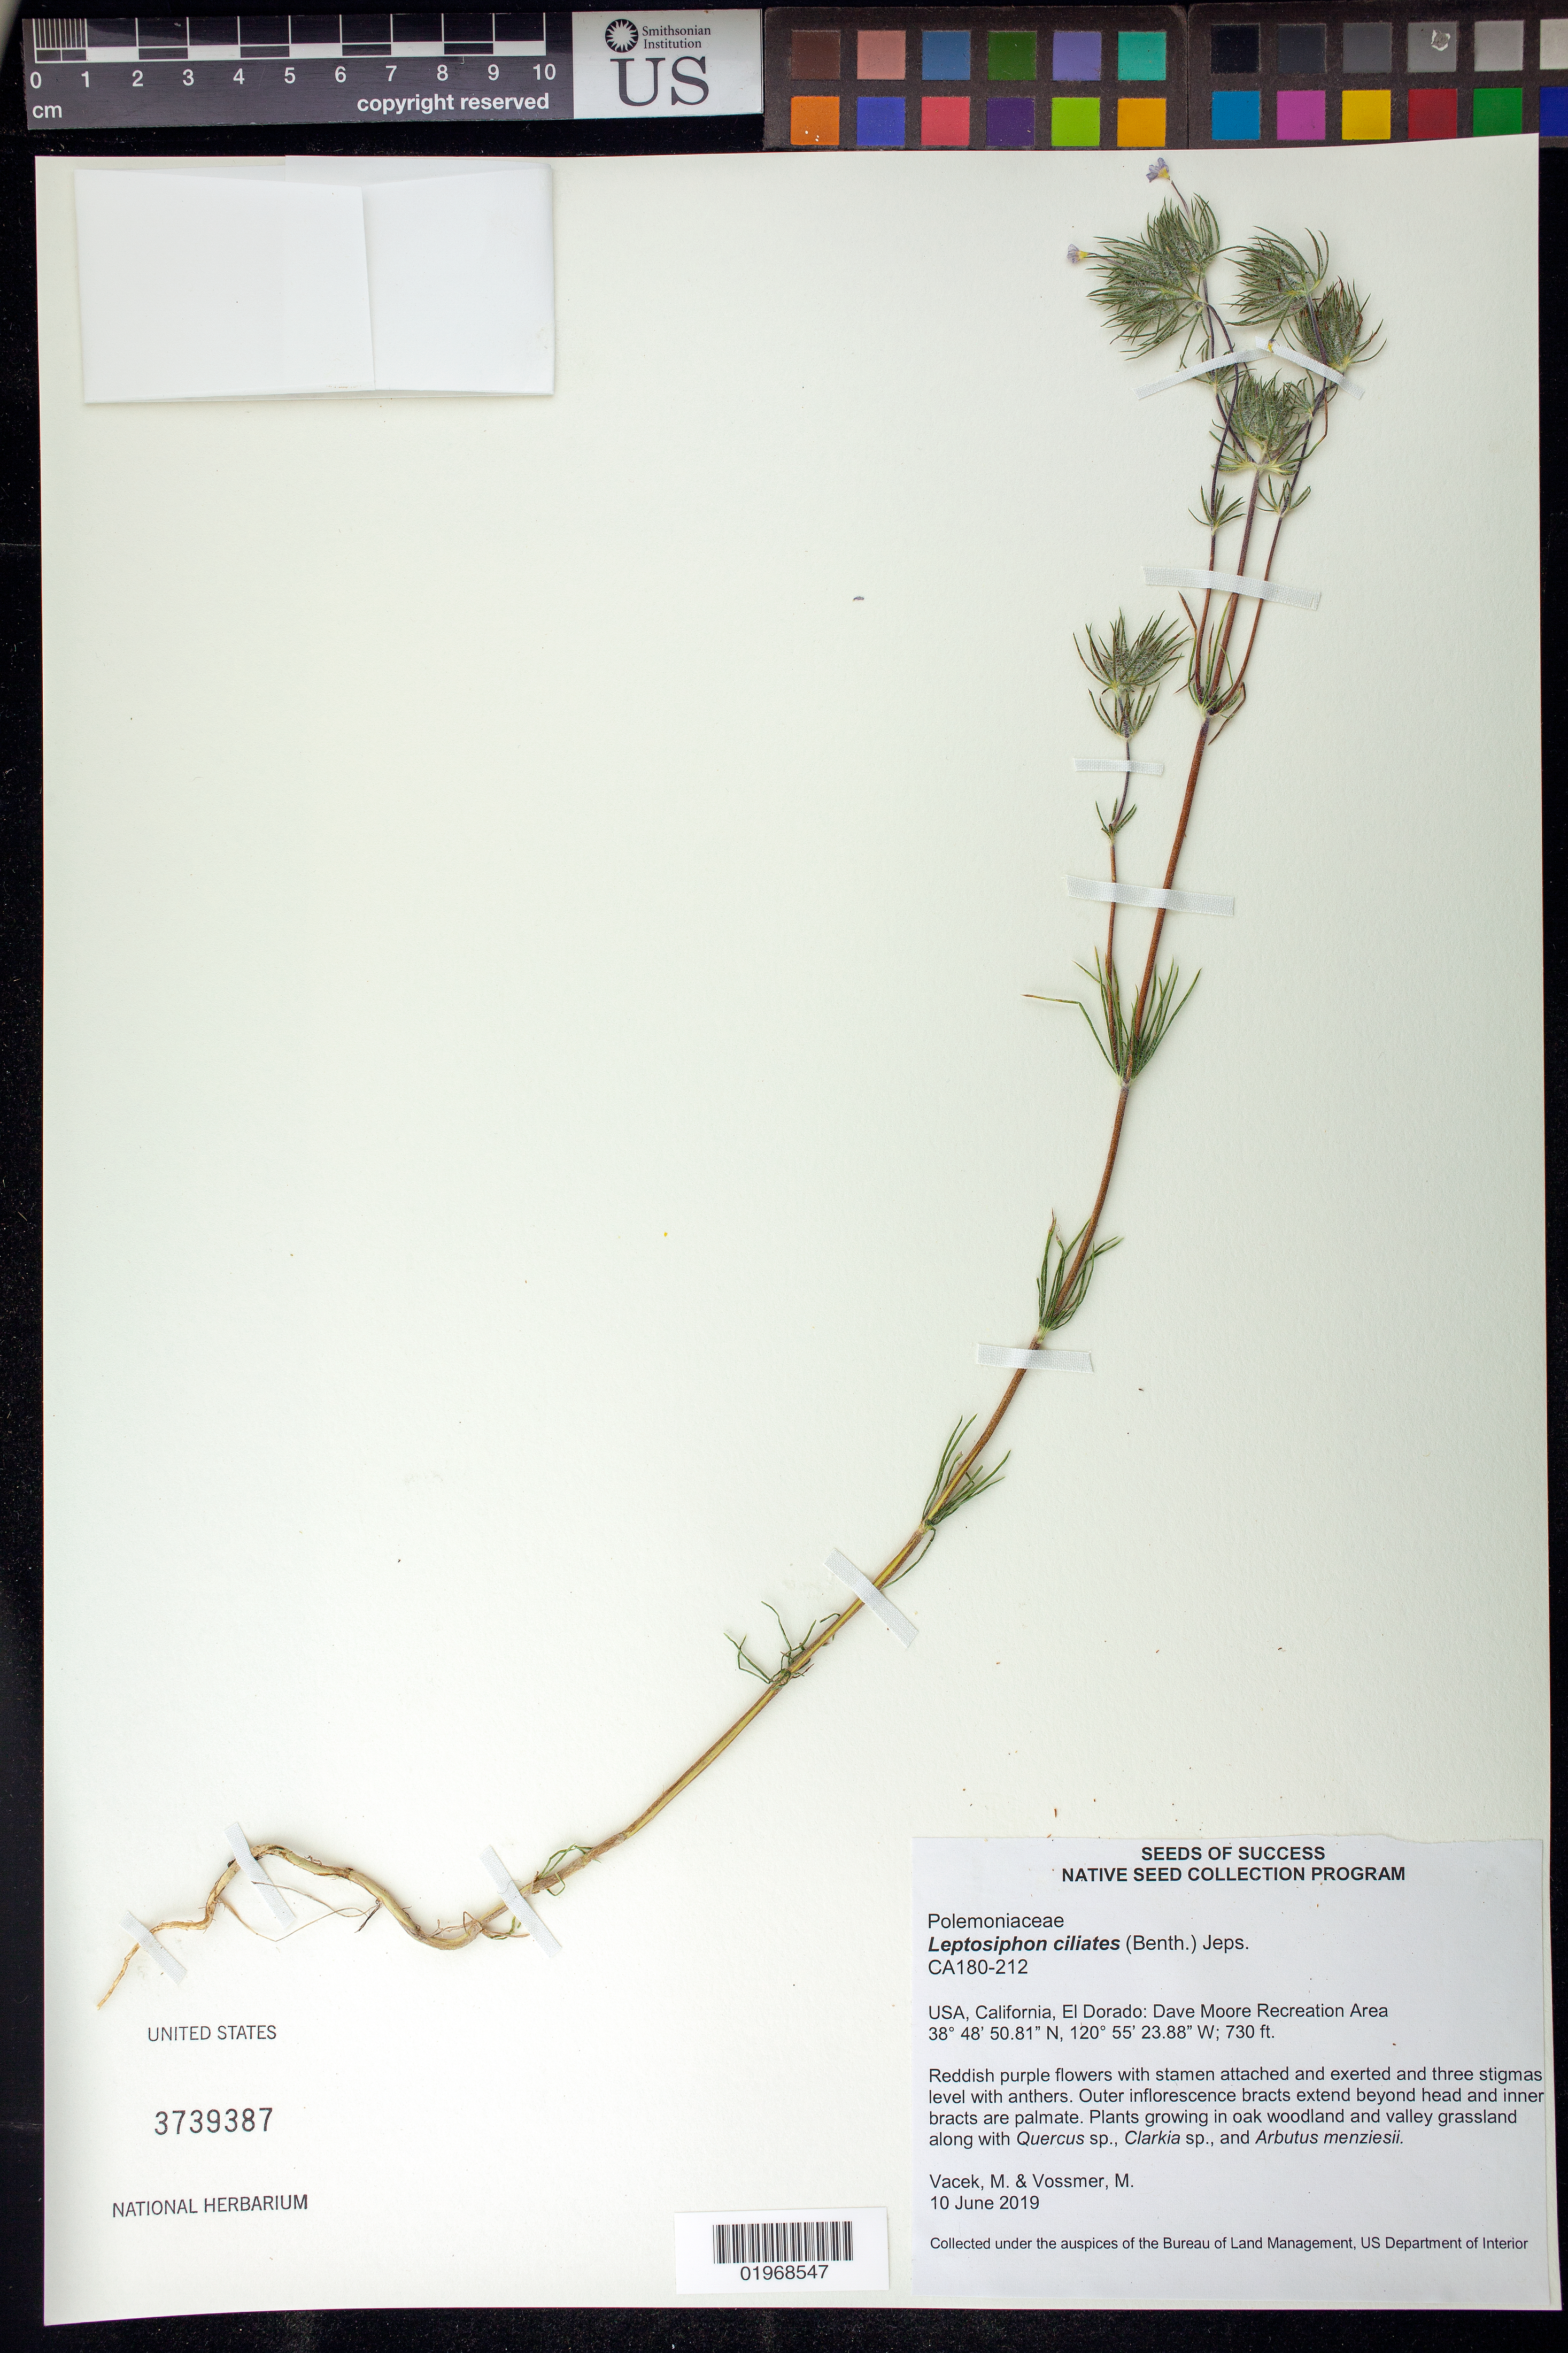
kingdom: Plantae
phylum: Tracheophyta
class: Magnoliopsida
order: Ericales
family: Polemoniaceae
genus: Leptosiphon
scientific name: Leptosiphon ciliatus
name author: (Benth.) Jeps.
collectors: M. Vacek & M. Vossmer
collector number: CA180-212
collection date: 2019-06-10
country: United States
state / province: California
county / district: El Dorado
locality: Dave Moore Recreation Area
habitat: Oak woodland and valley grassland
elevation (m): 223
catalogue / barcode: US 3739387